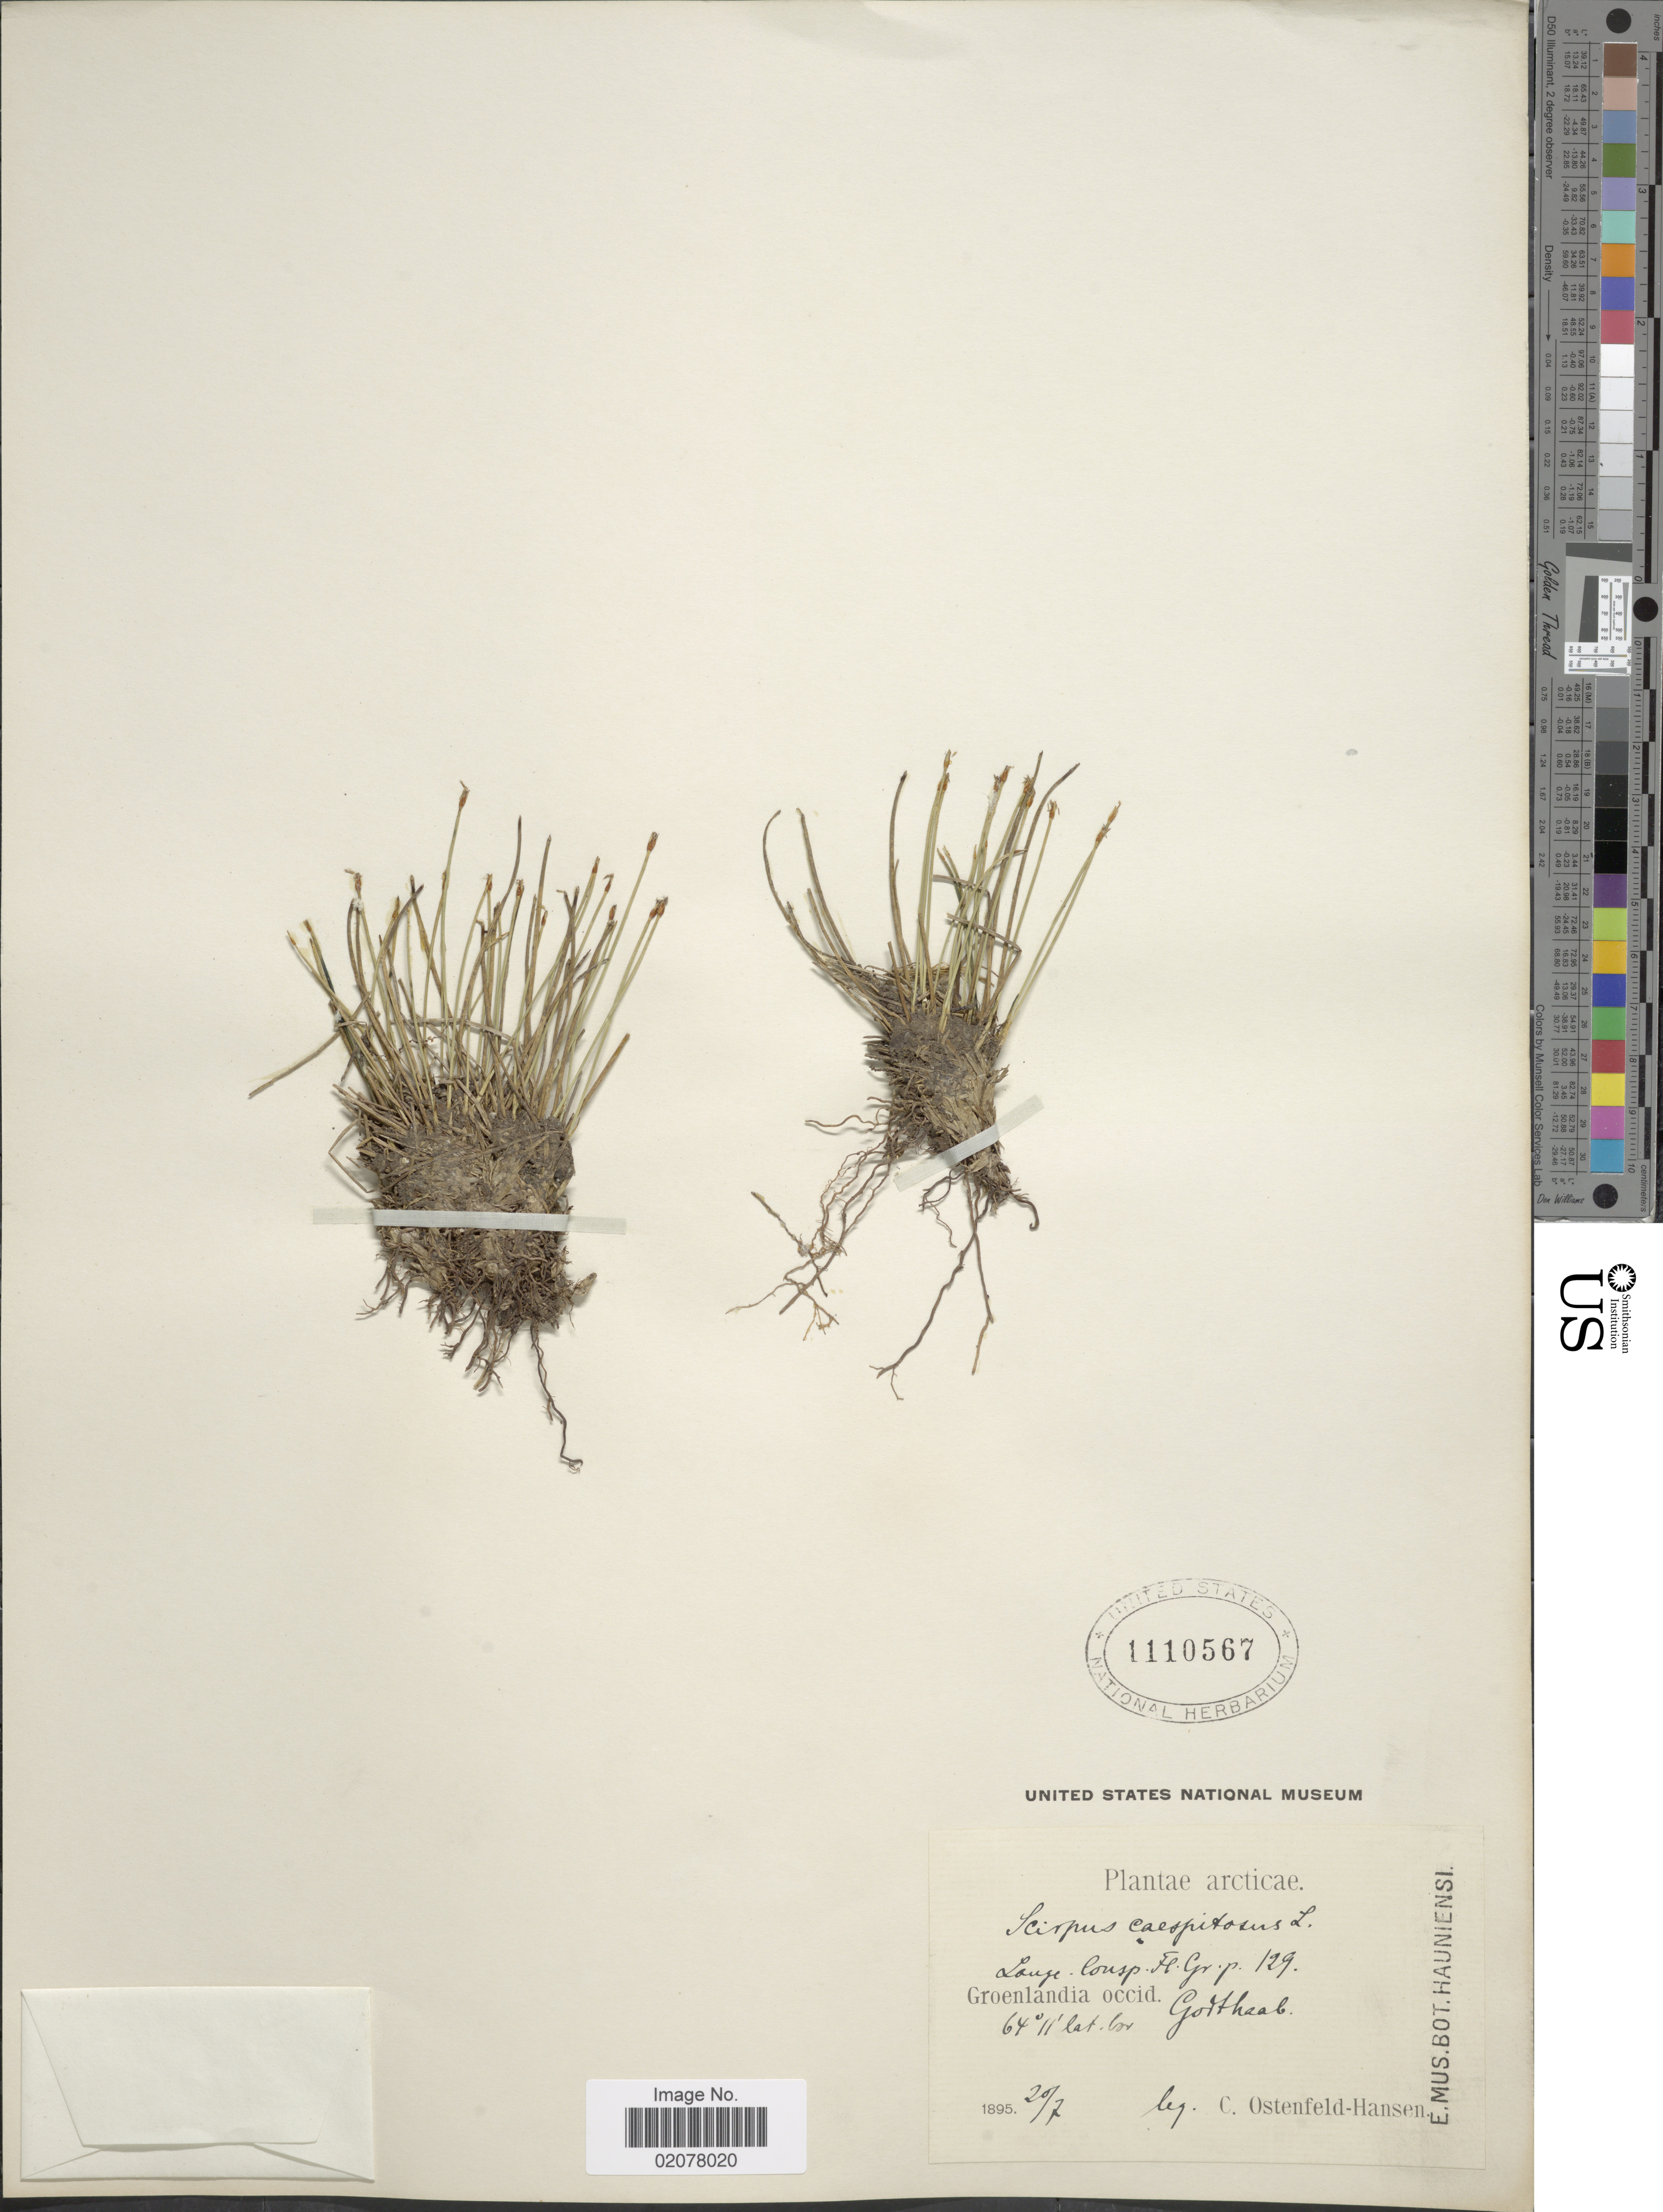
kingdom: Plantae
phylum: Tracheophyta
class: Liliopsida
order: Poales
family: Cyperaceae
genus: Trichophorum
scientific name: Trichophorum cespitosum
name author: (L.) Hartm.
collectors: C. Ostenfeld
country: Greenland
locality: Arcticae. Groenlandia occid. Gortheab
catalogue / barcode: US 1110567